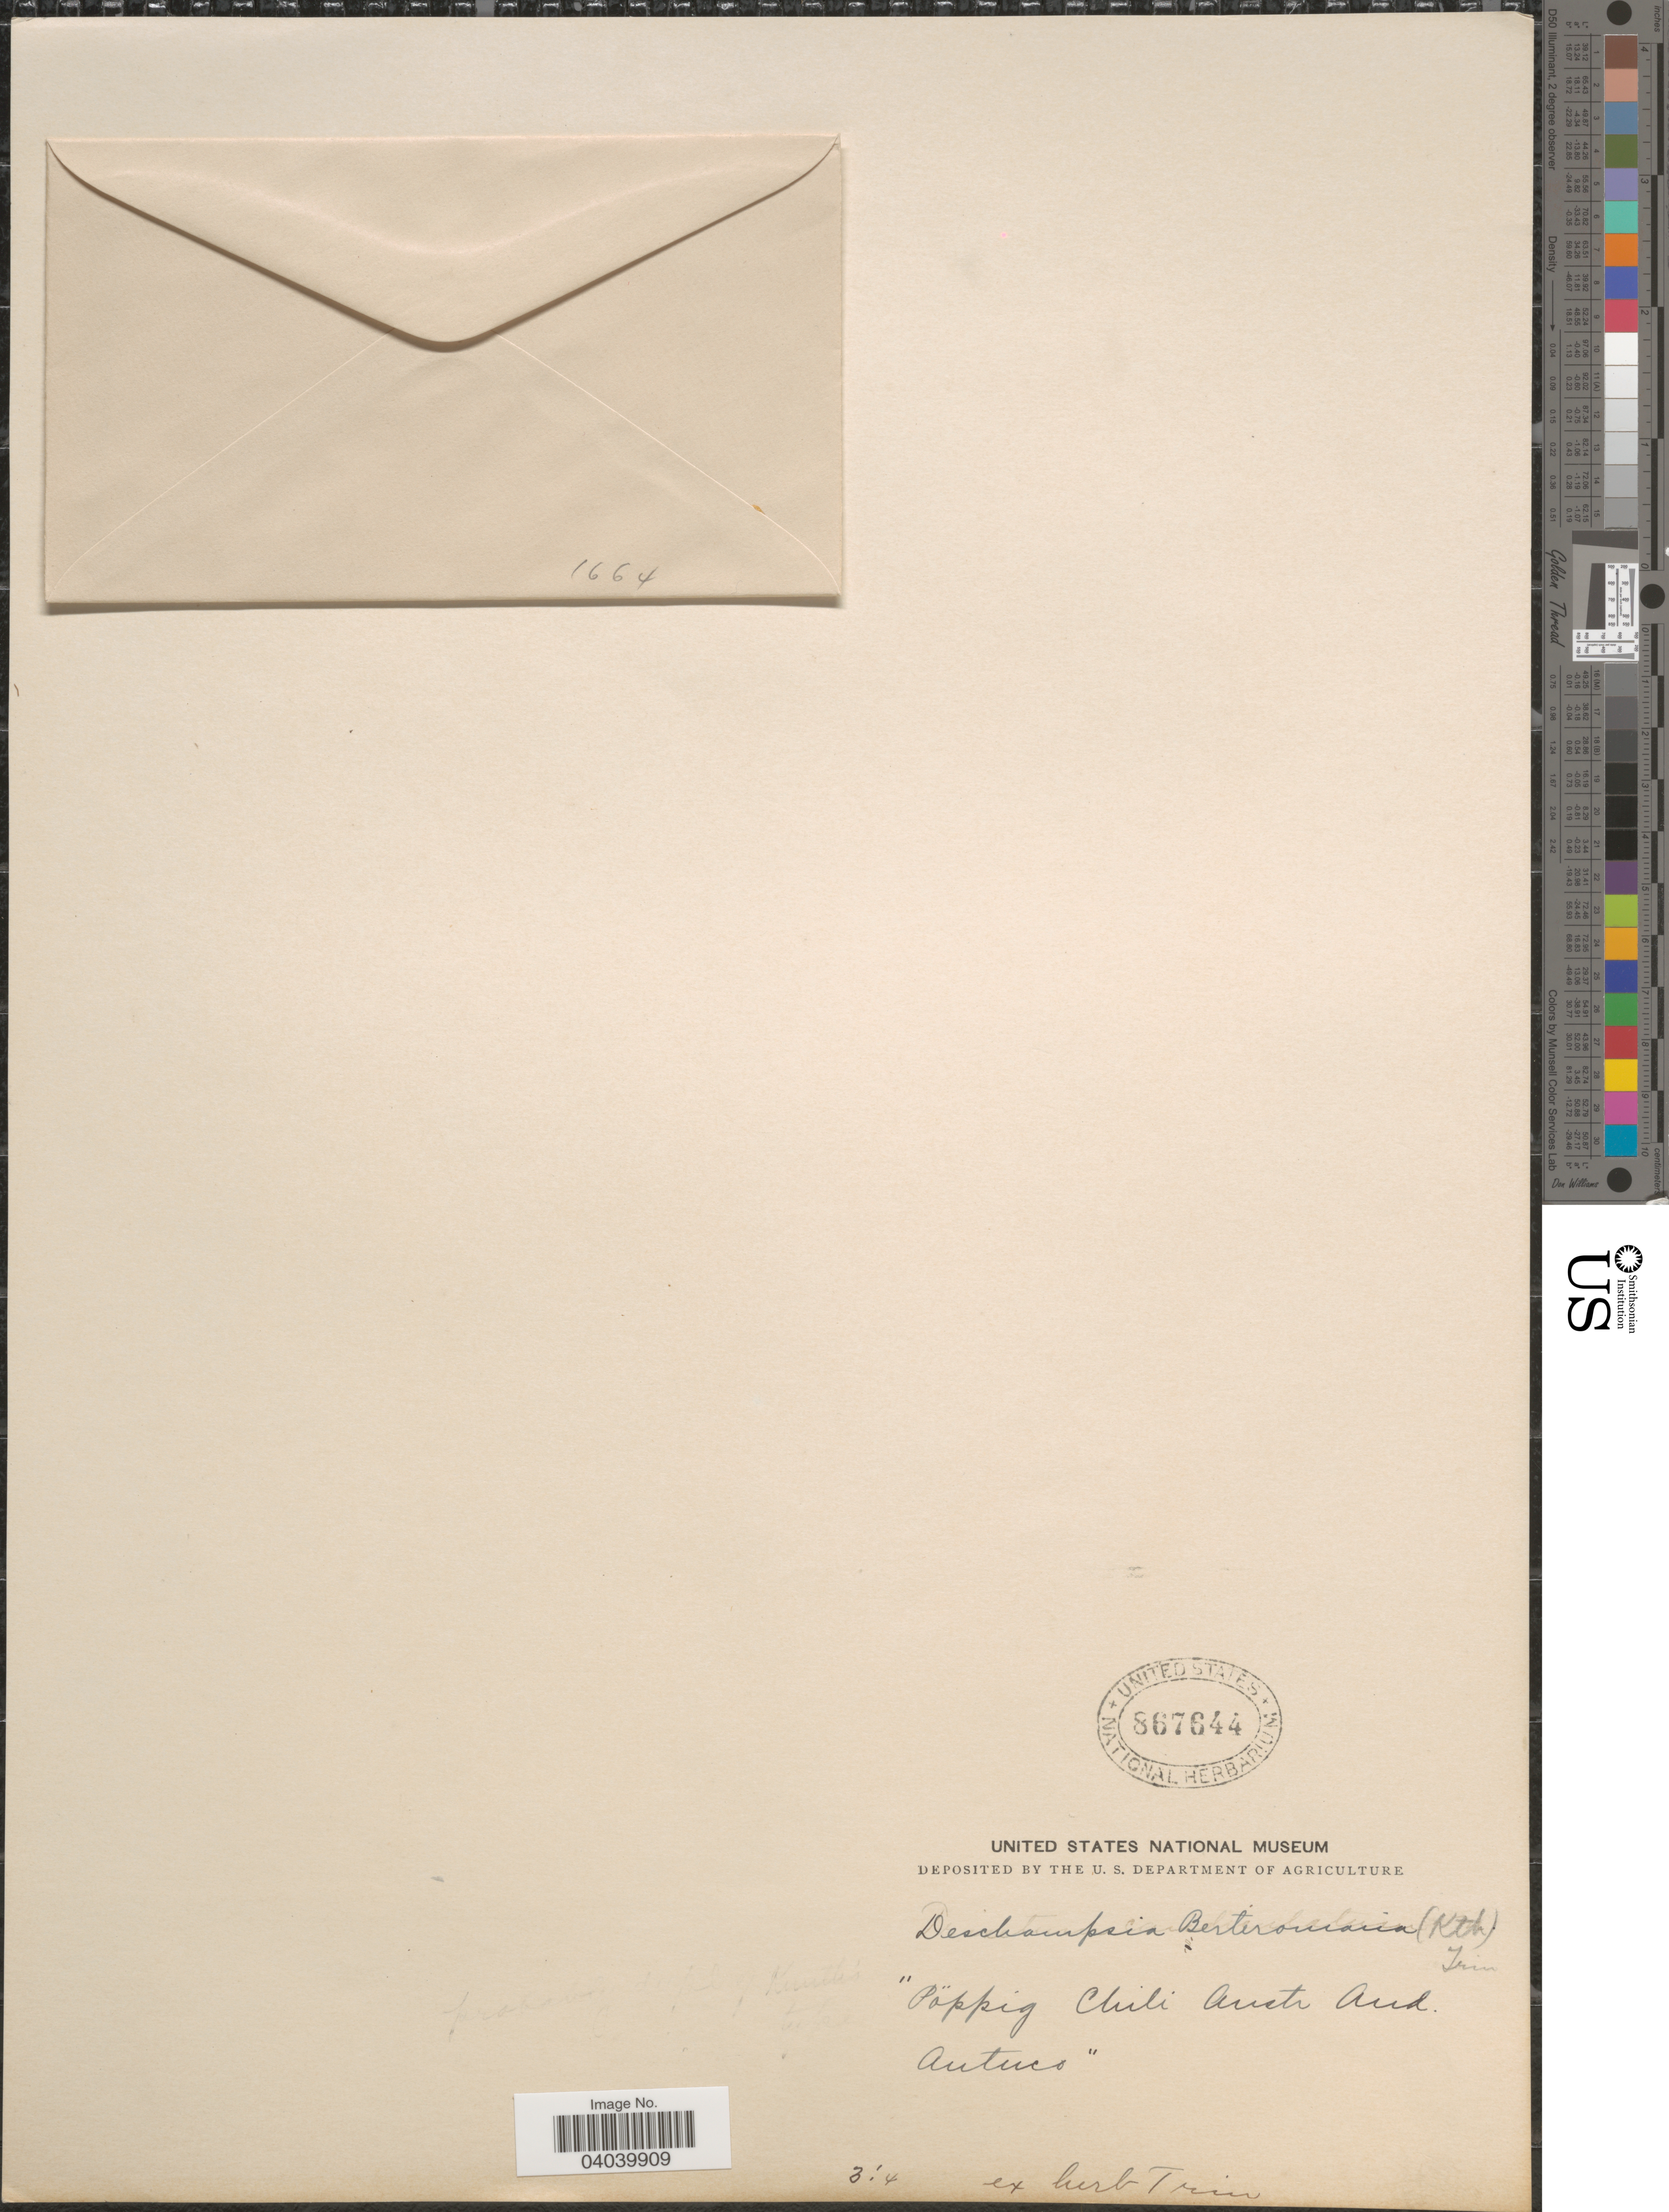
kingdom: Plantae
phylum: Tracheophyta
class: Liliopsida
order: Poales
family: Poaceae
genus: Deschampsia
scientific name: Deschampsia berteroana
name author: (Kunth) Trin.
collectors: -. Poppig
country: Chile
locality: Chili Austr And Antuco.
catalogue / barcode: US 867644